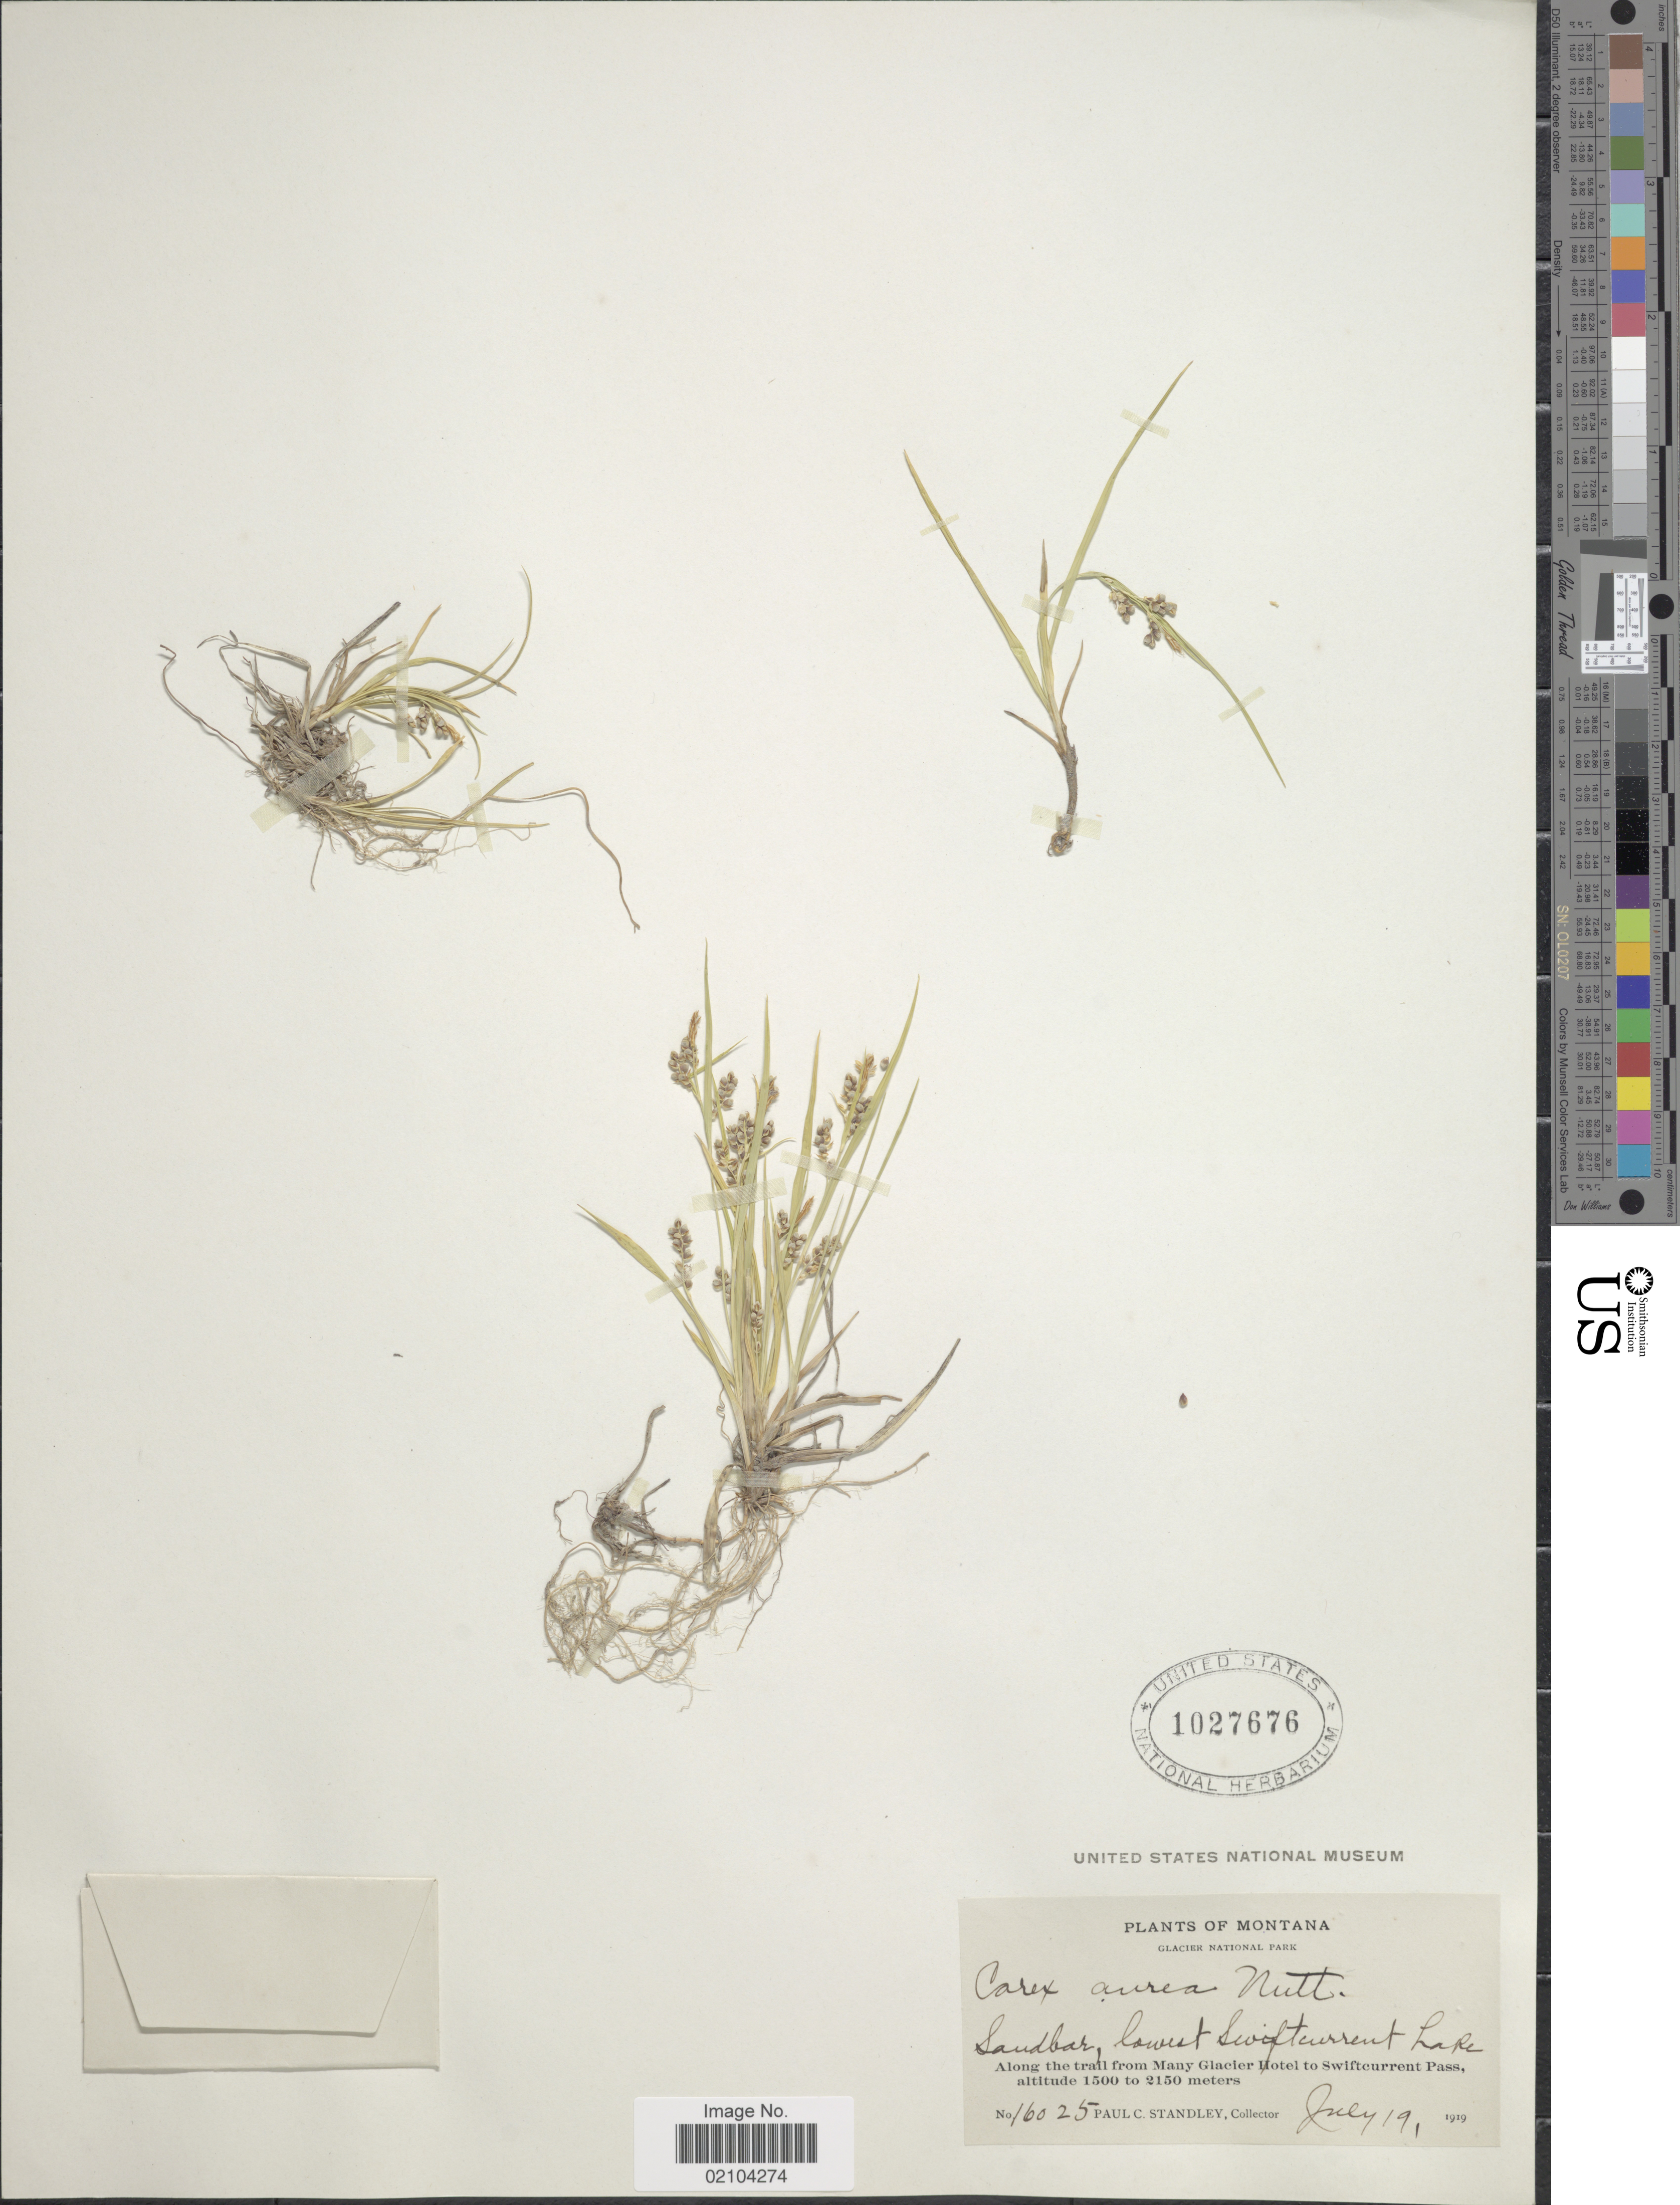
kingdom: Plantae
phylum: Tracheophyta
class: Liliopsida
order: Poales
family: Cyperaceae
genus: Carex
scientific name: Carex aurea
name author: Nutt.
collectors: P. C. Standley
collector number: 16025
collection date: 1919-07-19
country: United States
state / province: Montana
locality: Montana, Glacier National Park. Sandbar, lowest Swiftcurrent Lake, Along the trail from Many Glacier Hotel to Swiftcurrent Pass.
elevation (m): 1500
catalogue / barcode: US 1027676